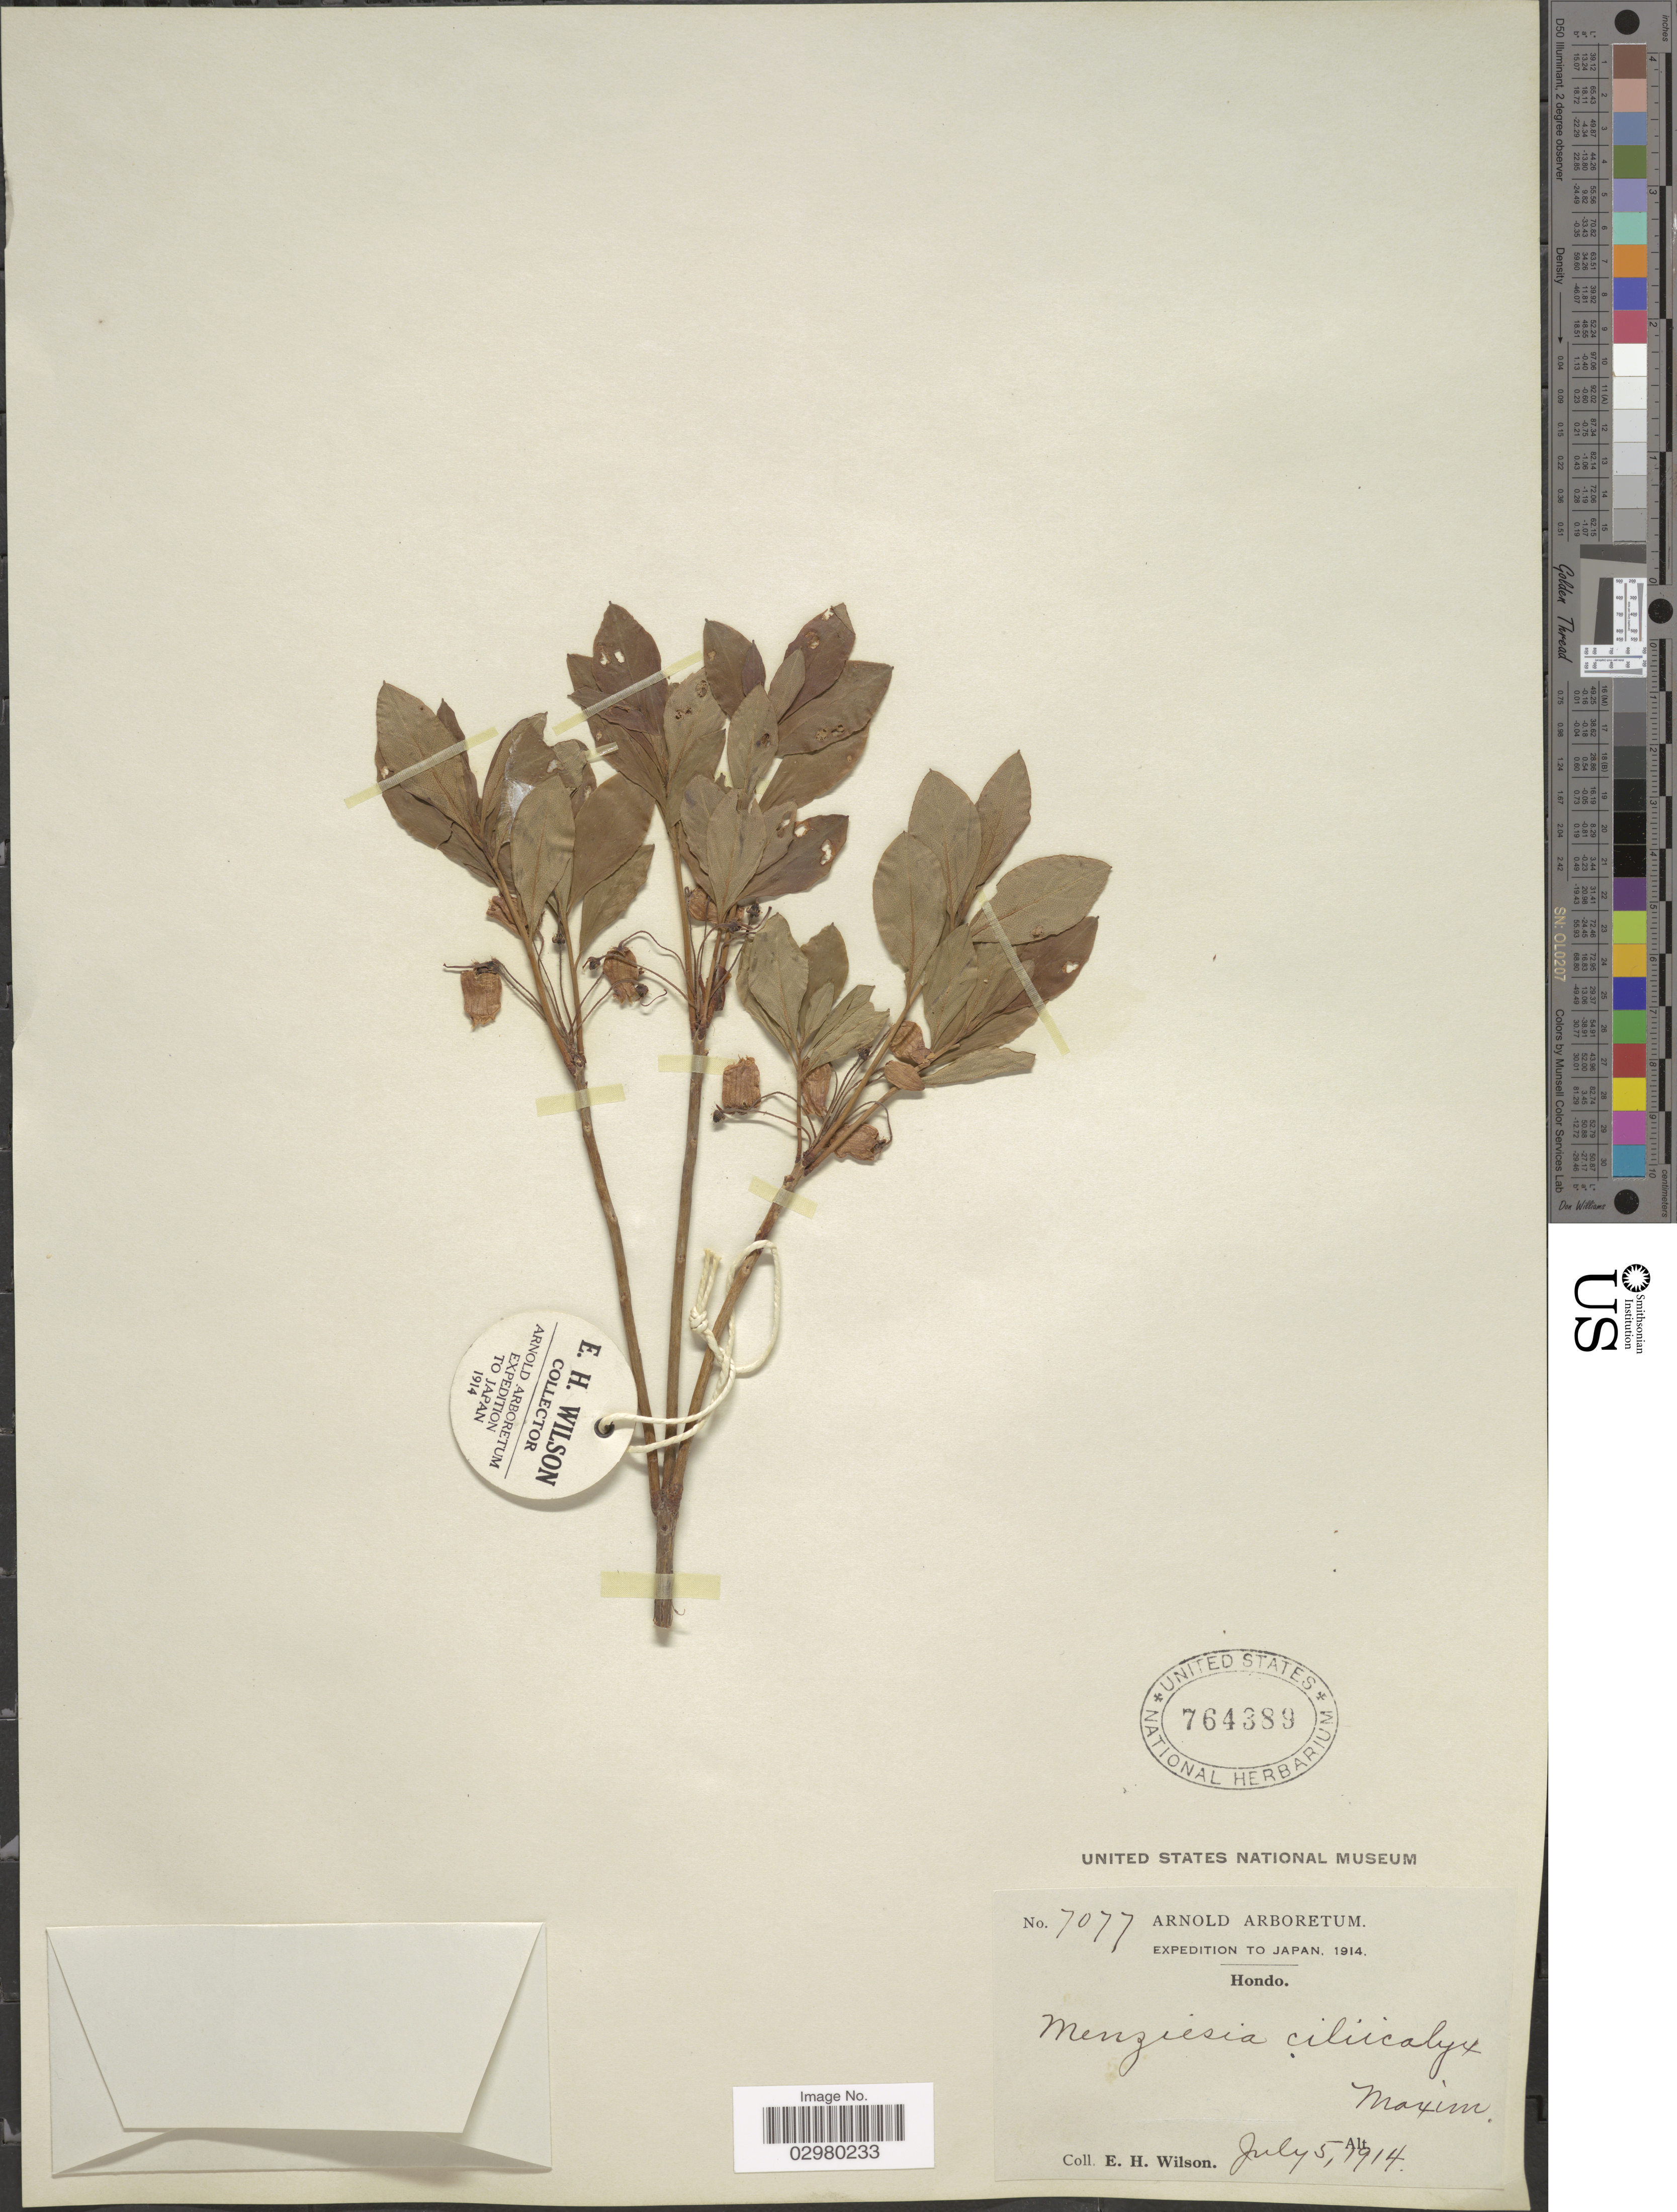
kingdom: Plantae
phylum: Tracheophyta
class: Magnoliopsida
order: Ericales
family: Ericaceae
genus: Menziesia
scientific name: Menziesia ciliicalyx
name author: Maxim.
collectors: E. Wilson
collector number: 7077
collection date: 1914-07-05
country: Japan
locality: Hondo.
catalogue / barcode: US 764389